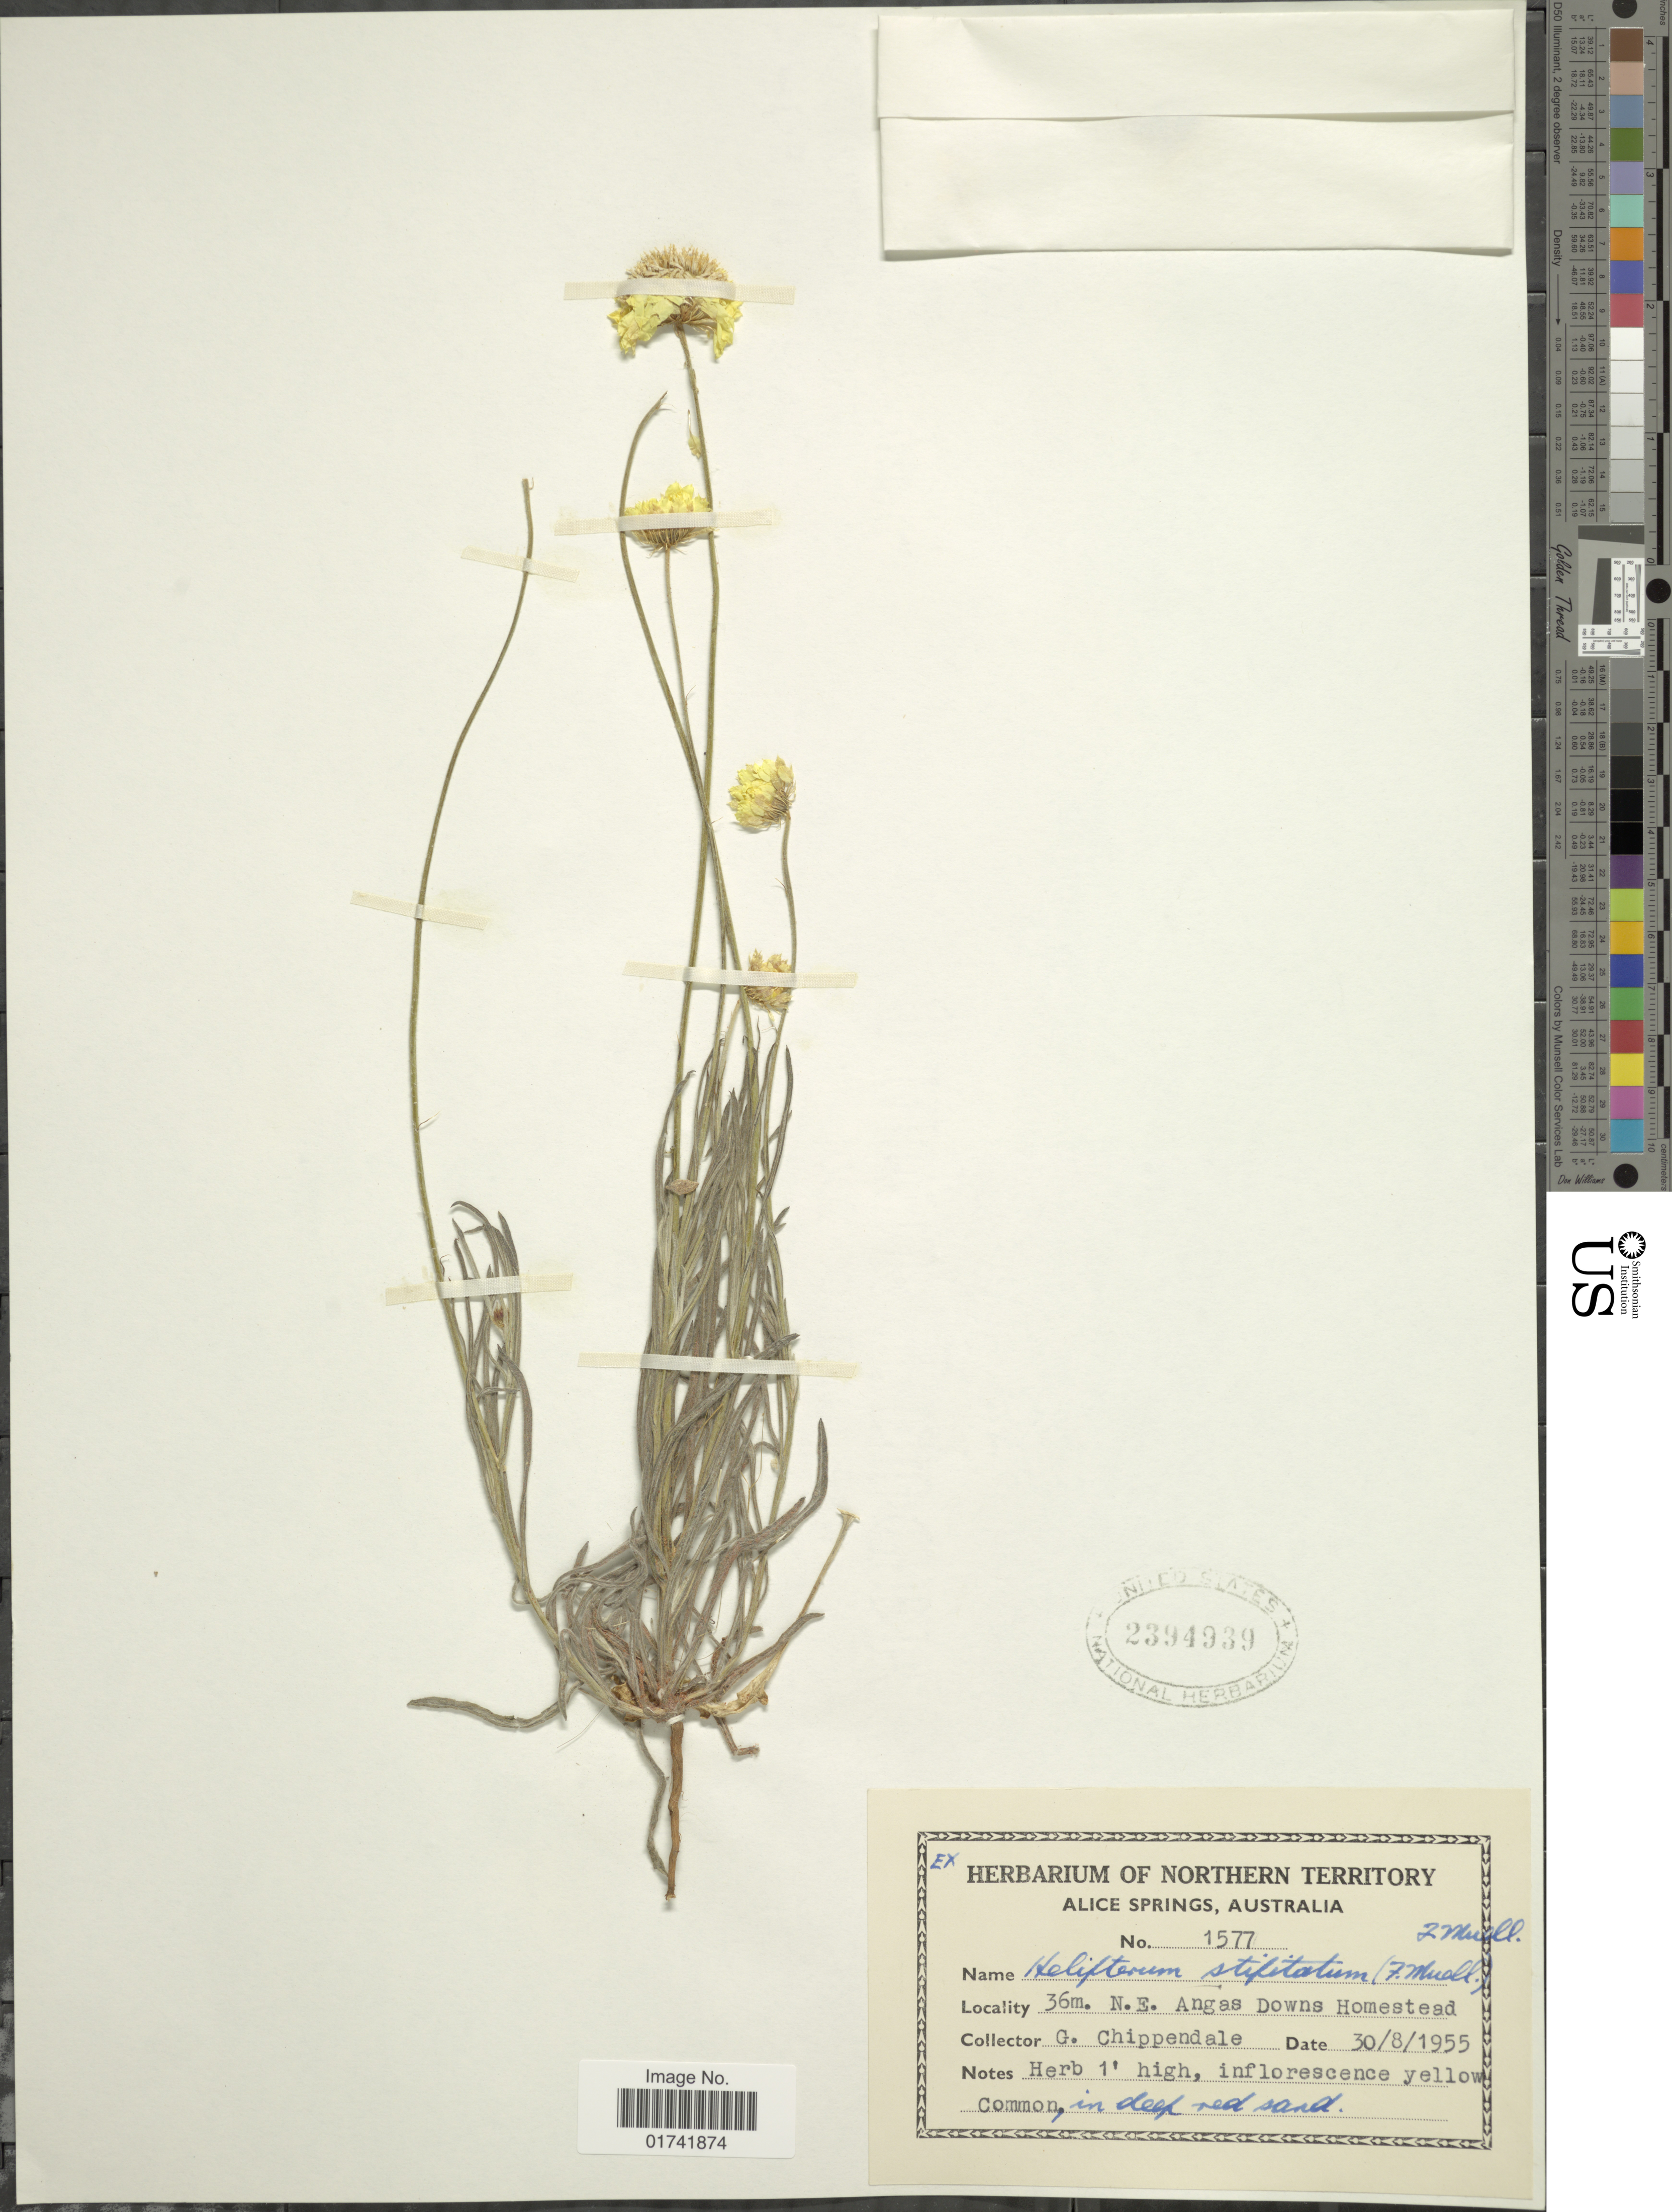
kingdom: Plantae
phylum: Tracheophyta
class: Magnoliopsida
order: Asterales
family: Asteraceae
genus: Leucochrysum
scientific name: Leucochrysum stipitatum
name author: (F. Muell.) Paul G. Wilson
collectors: G. Chippendale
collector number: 1577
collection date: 1955-08-30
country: Australia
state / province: Northern Territory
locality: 36 m. N.E. Angas Downs Homestead.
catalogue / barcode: US 2394939